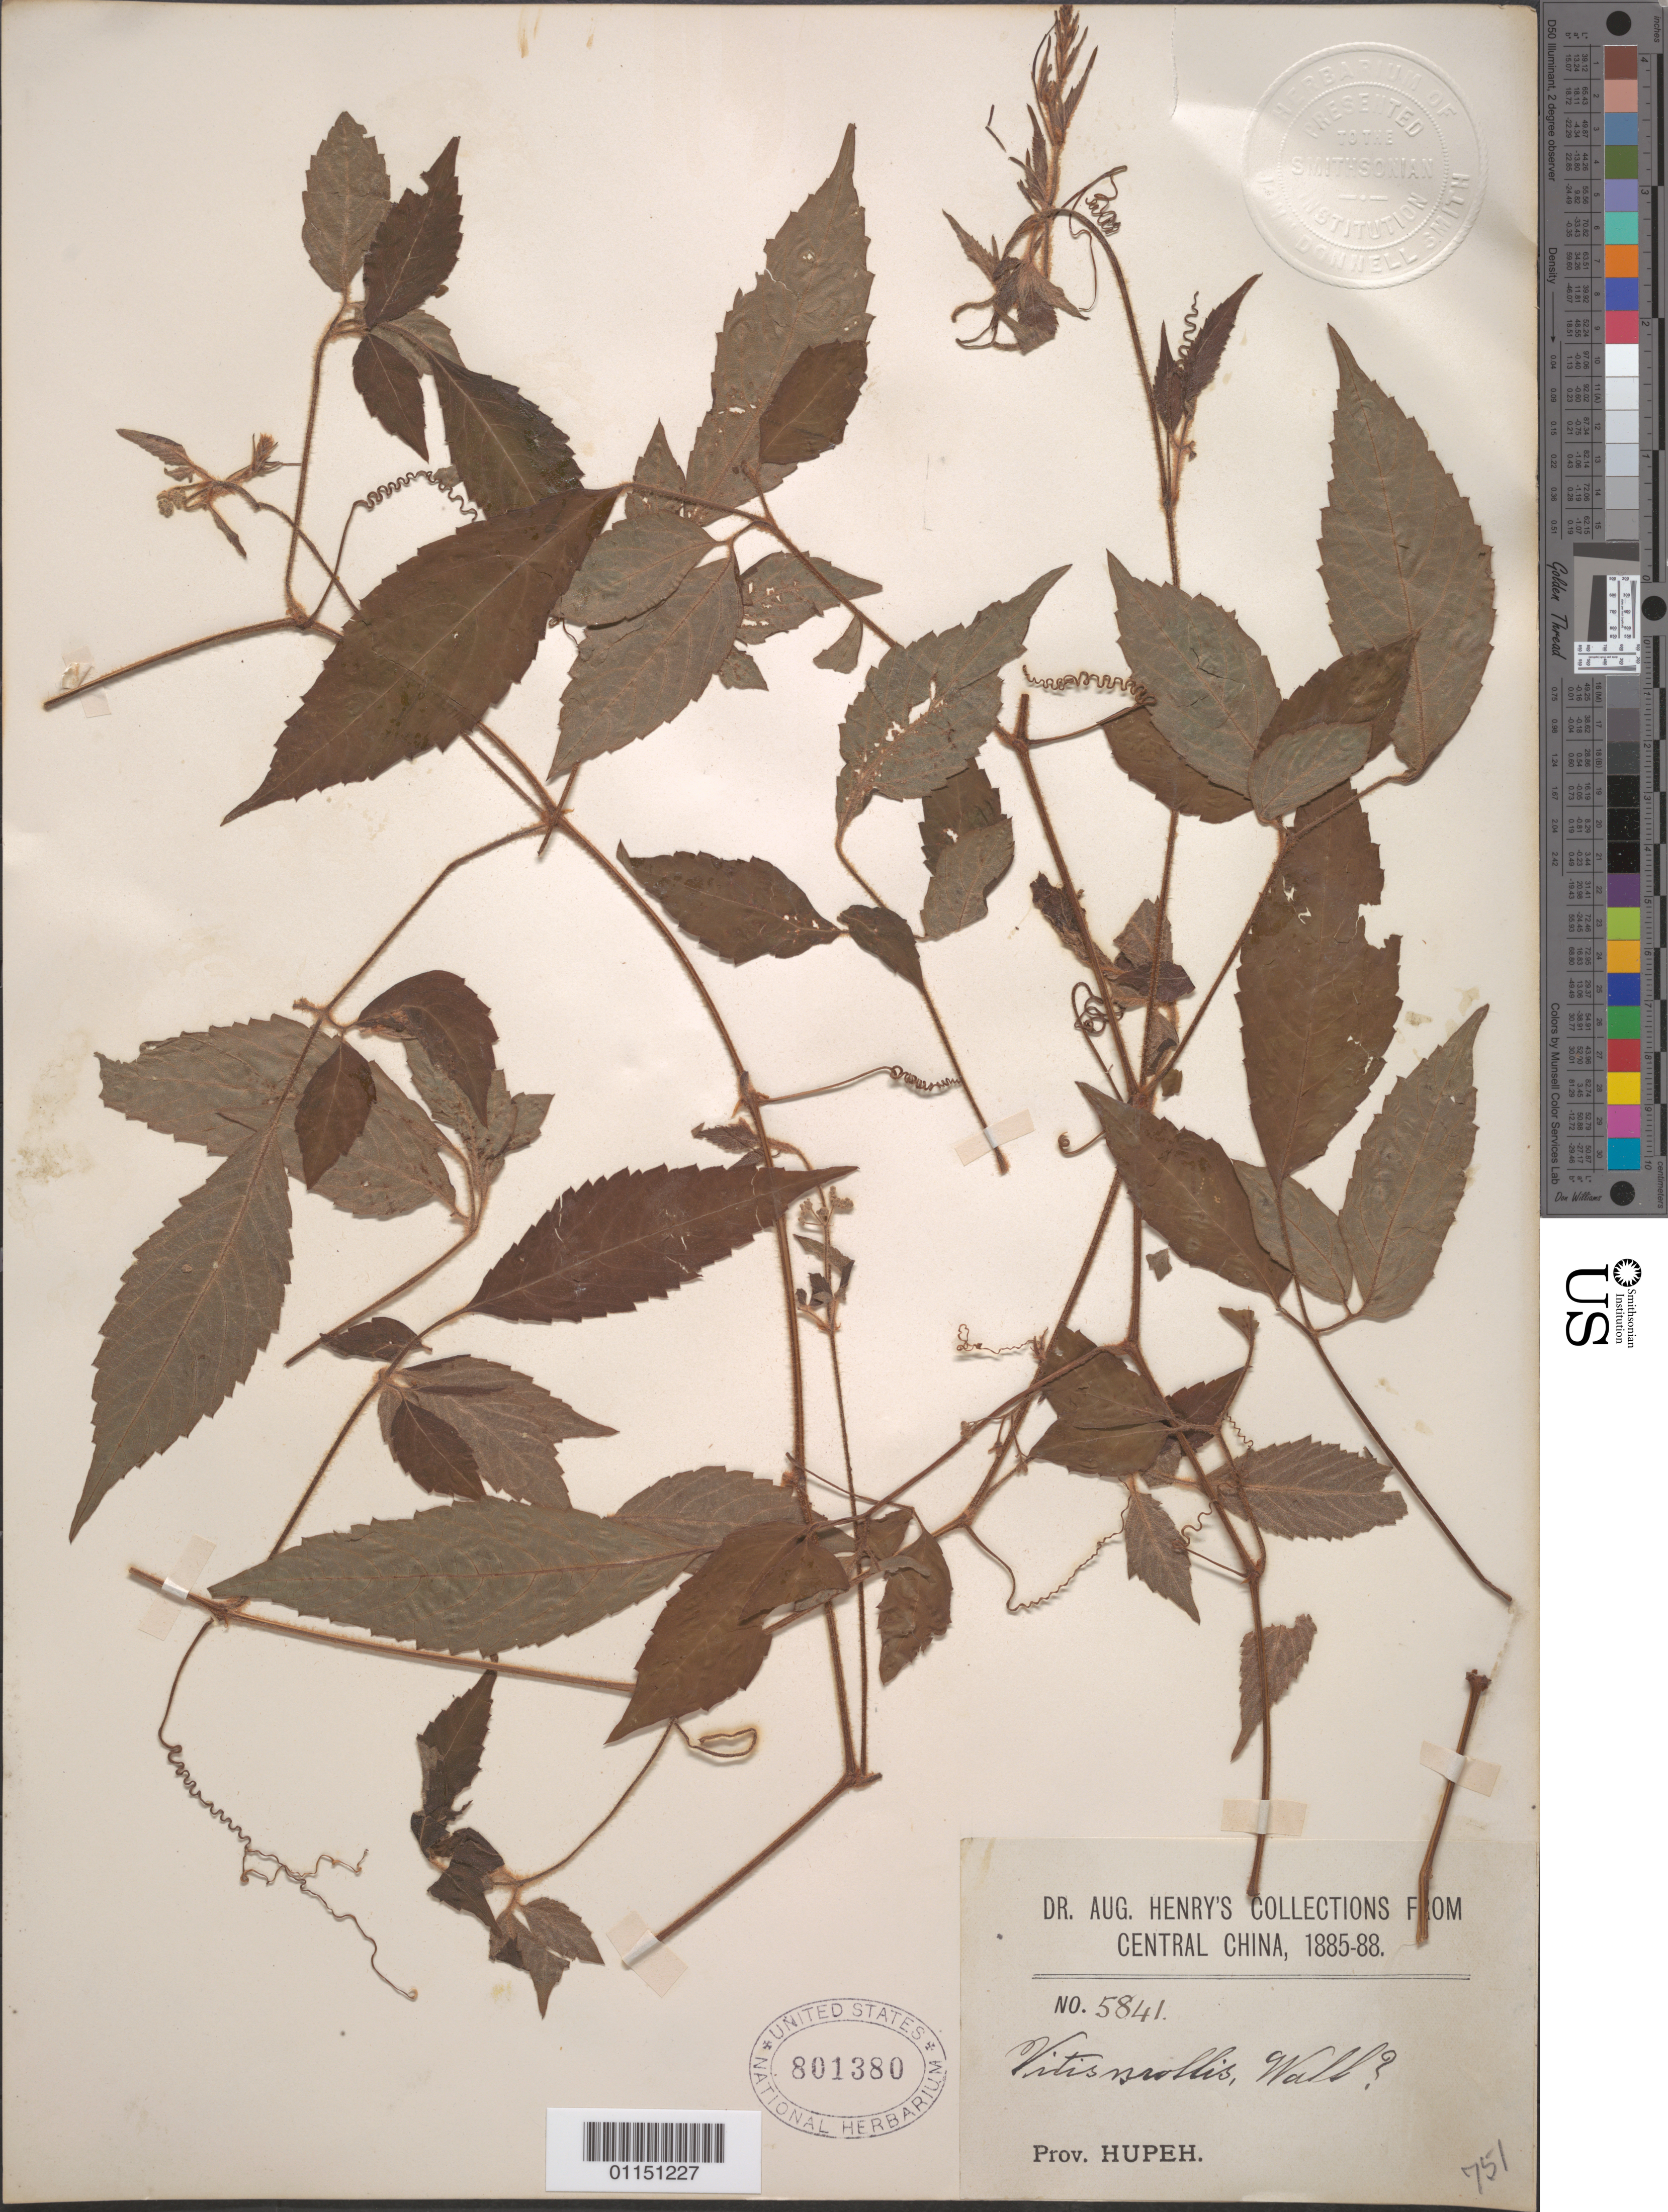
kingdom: Plantae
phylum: Tracheophyta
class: Magnoliopsida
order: Vitales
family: Vitaceae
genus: Causonis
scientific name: Causonis mollis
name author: (M.A. Lawson ex Wall.) Parmar & J. Wen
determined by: Wagner, W. L., (BOT), Smithsonian Institution - National Museum of Natural History (UNITED STATES)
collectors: A. Henry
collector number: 5841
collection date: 1885/1888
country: China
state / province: Hubei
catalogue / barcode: US 8011380